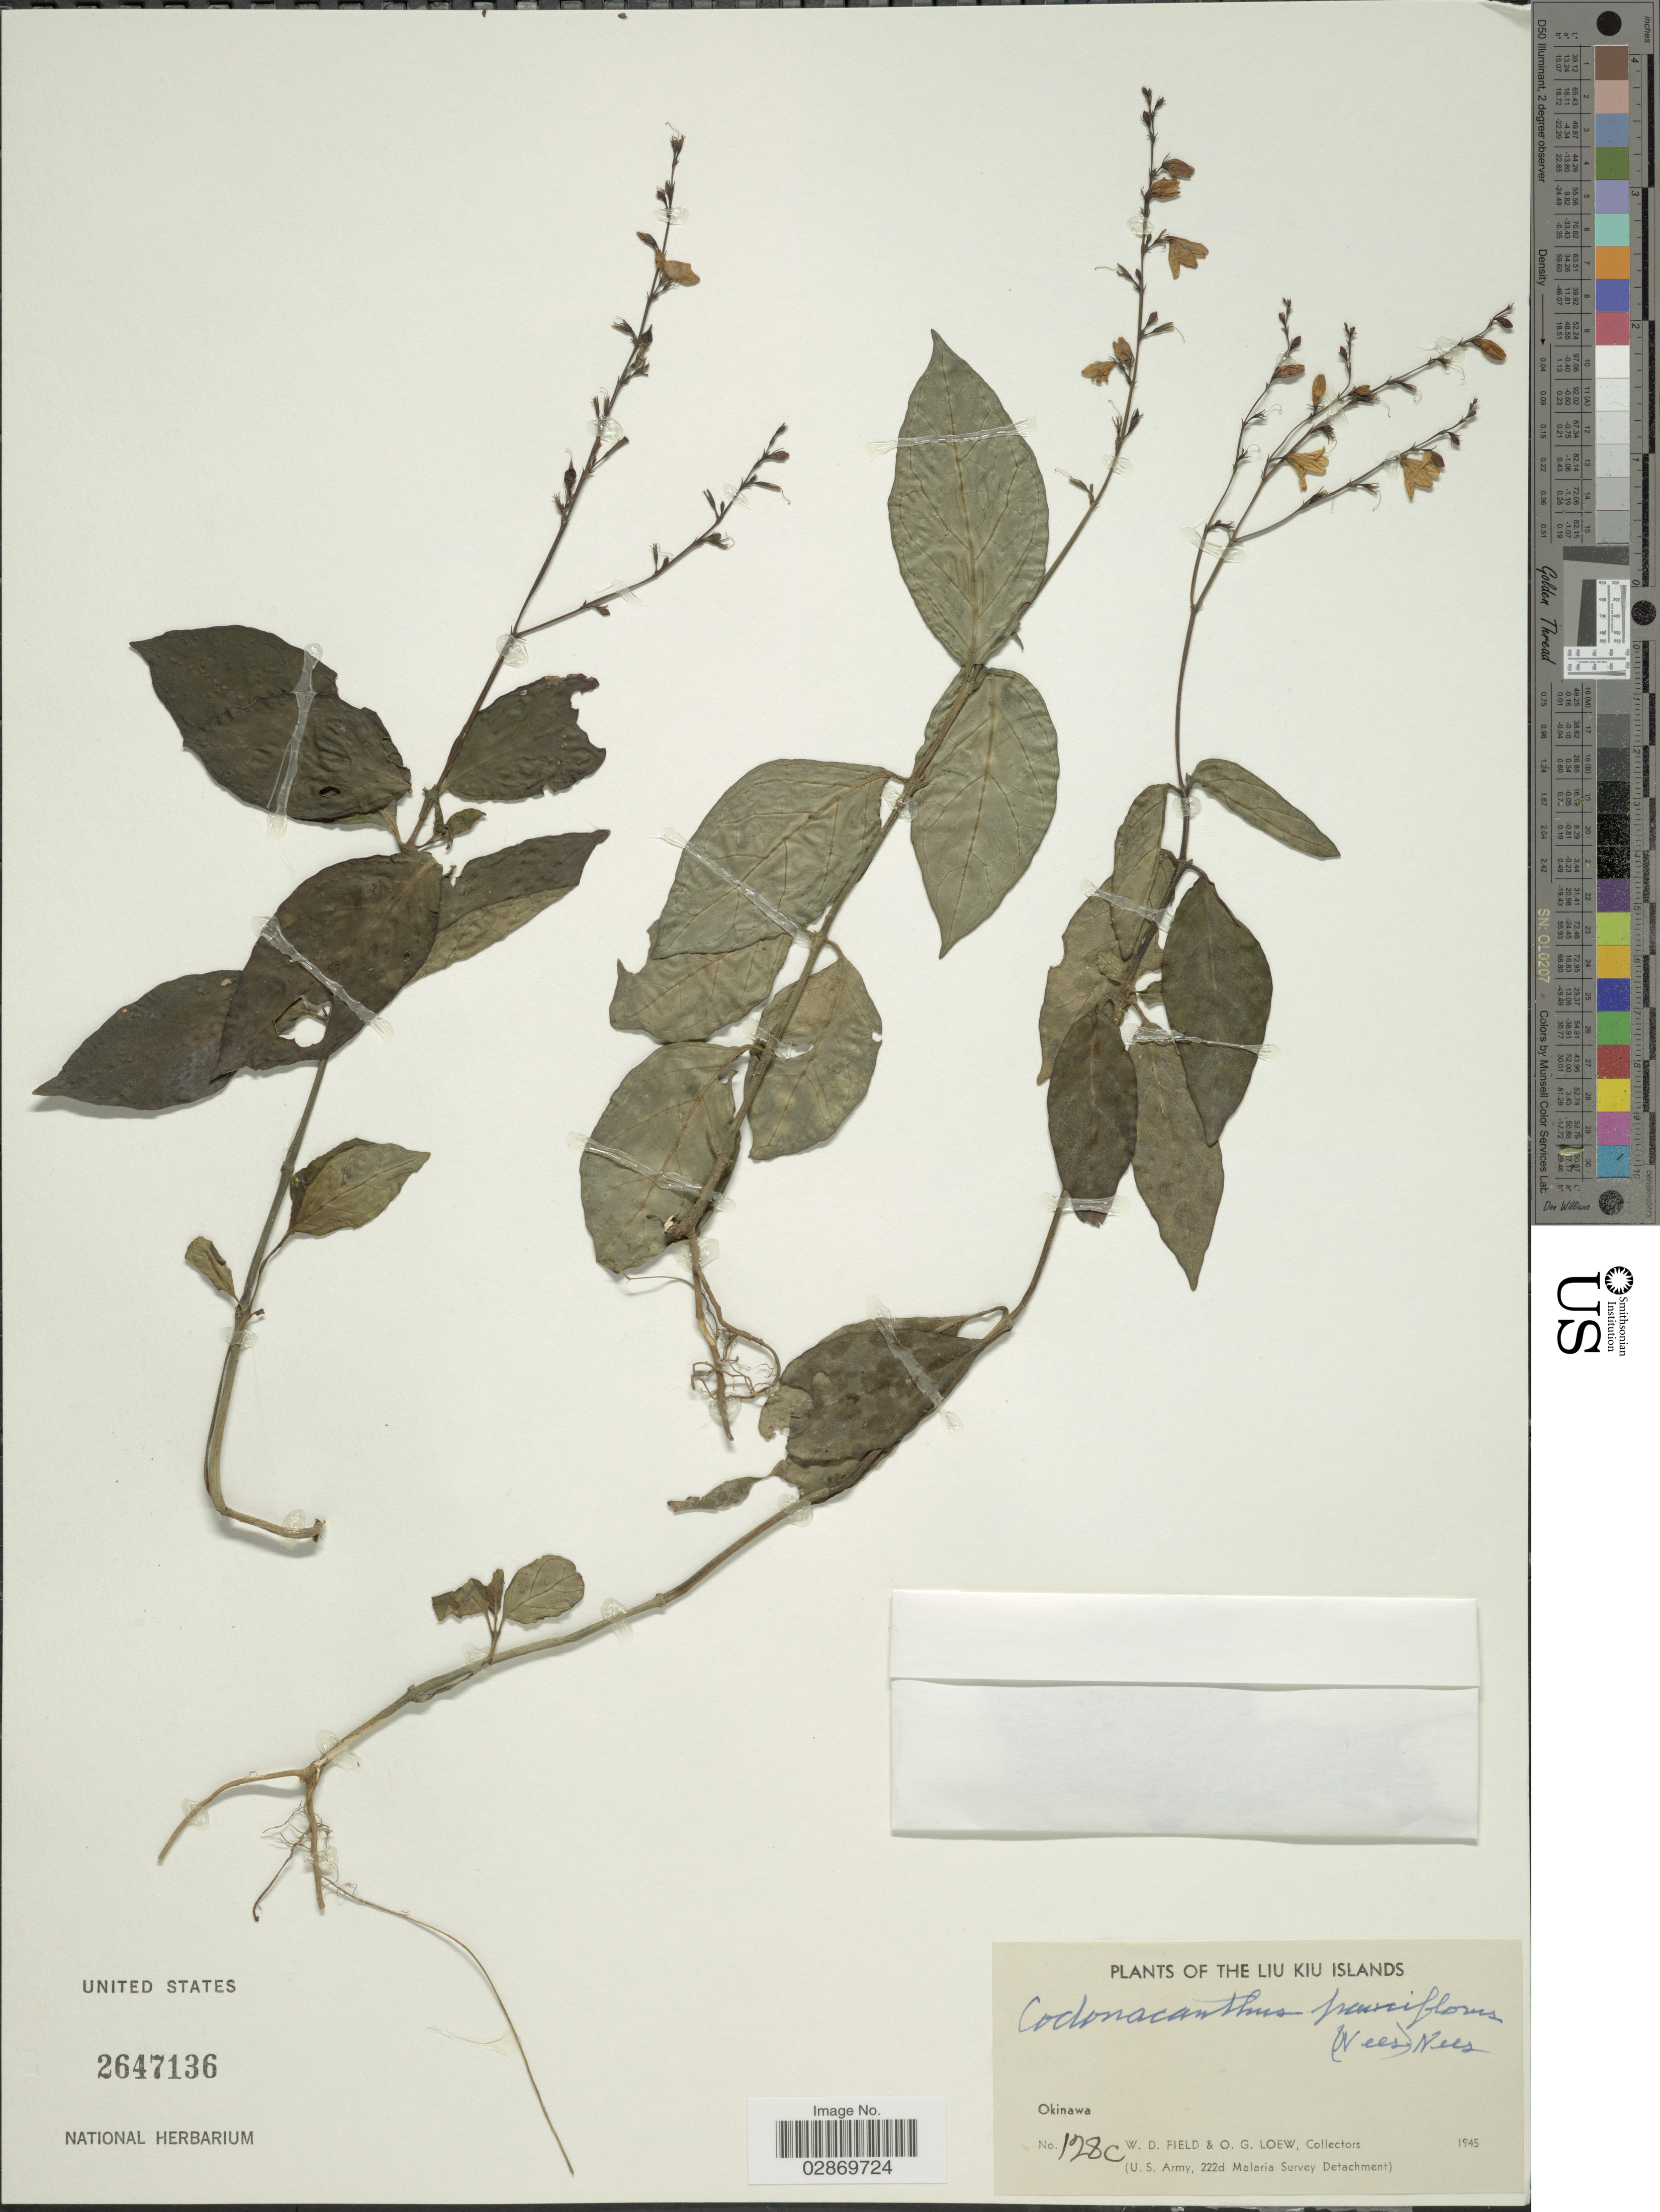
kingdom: Plantae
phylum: Tracheophyta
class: Magnoliopsida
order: Lamiales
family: Acanthaceae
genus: Codonacanthus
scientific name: Codonacanthus pauciflorus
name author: (Nees) Nees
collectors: W. D. Field & O. G. Loew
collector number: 128c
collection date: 1945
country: Japan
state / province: Okinawa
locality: Liu Kiu Islands.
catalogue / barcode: US 2647136